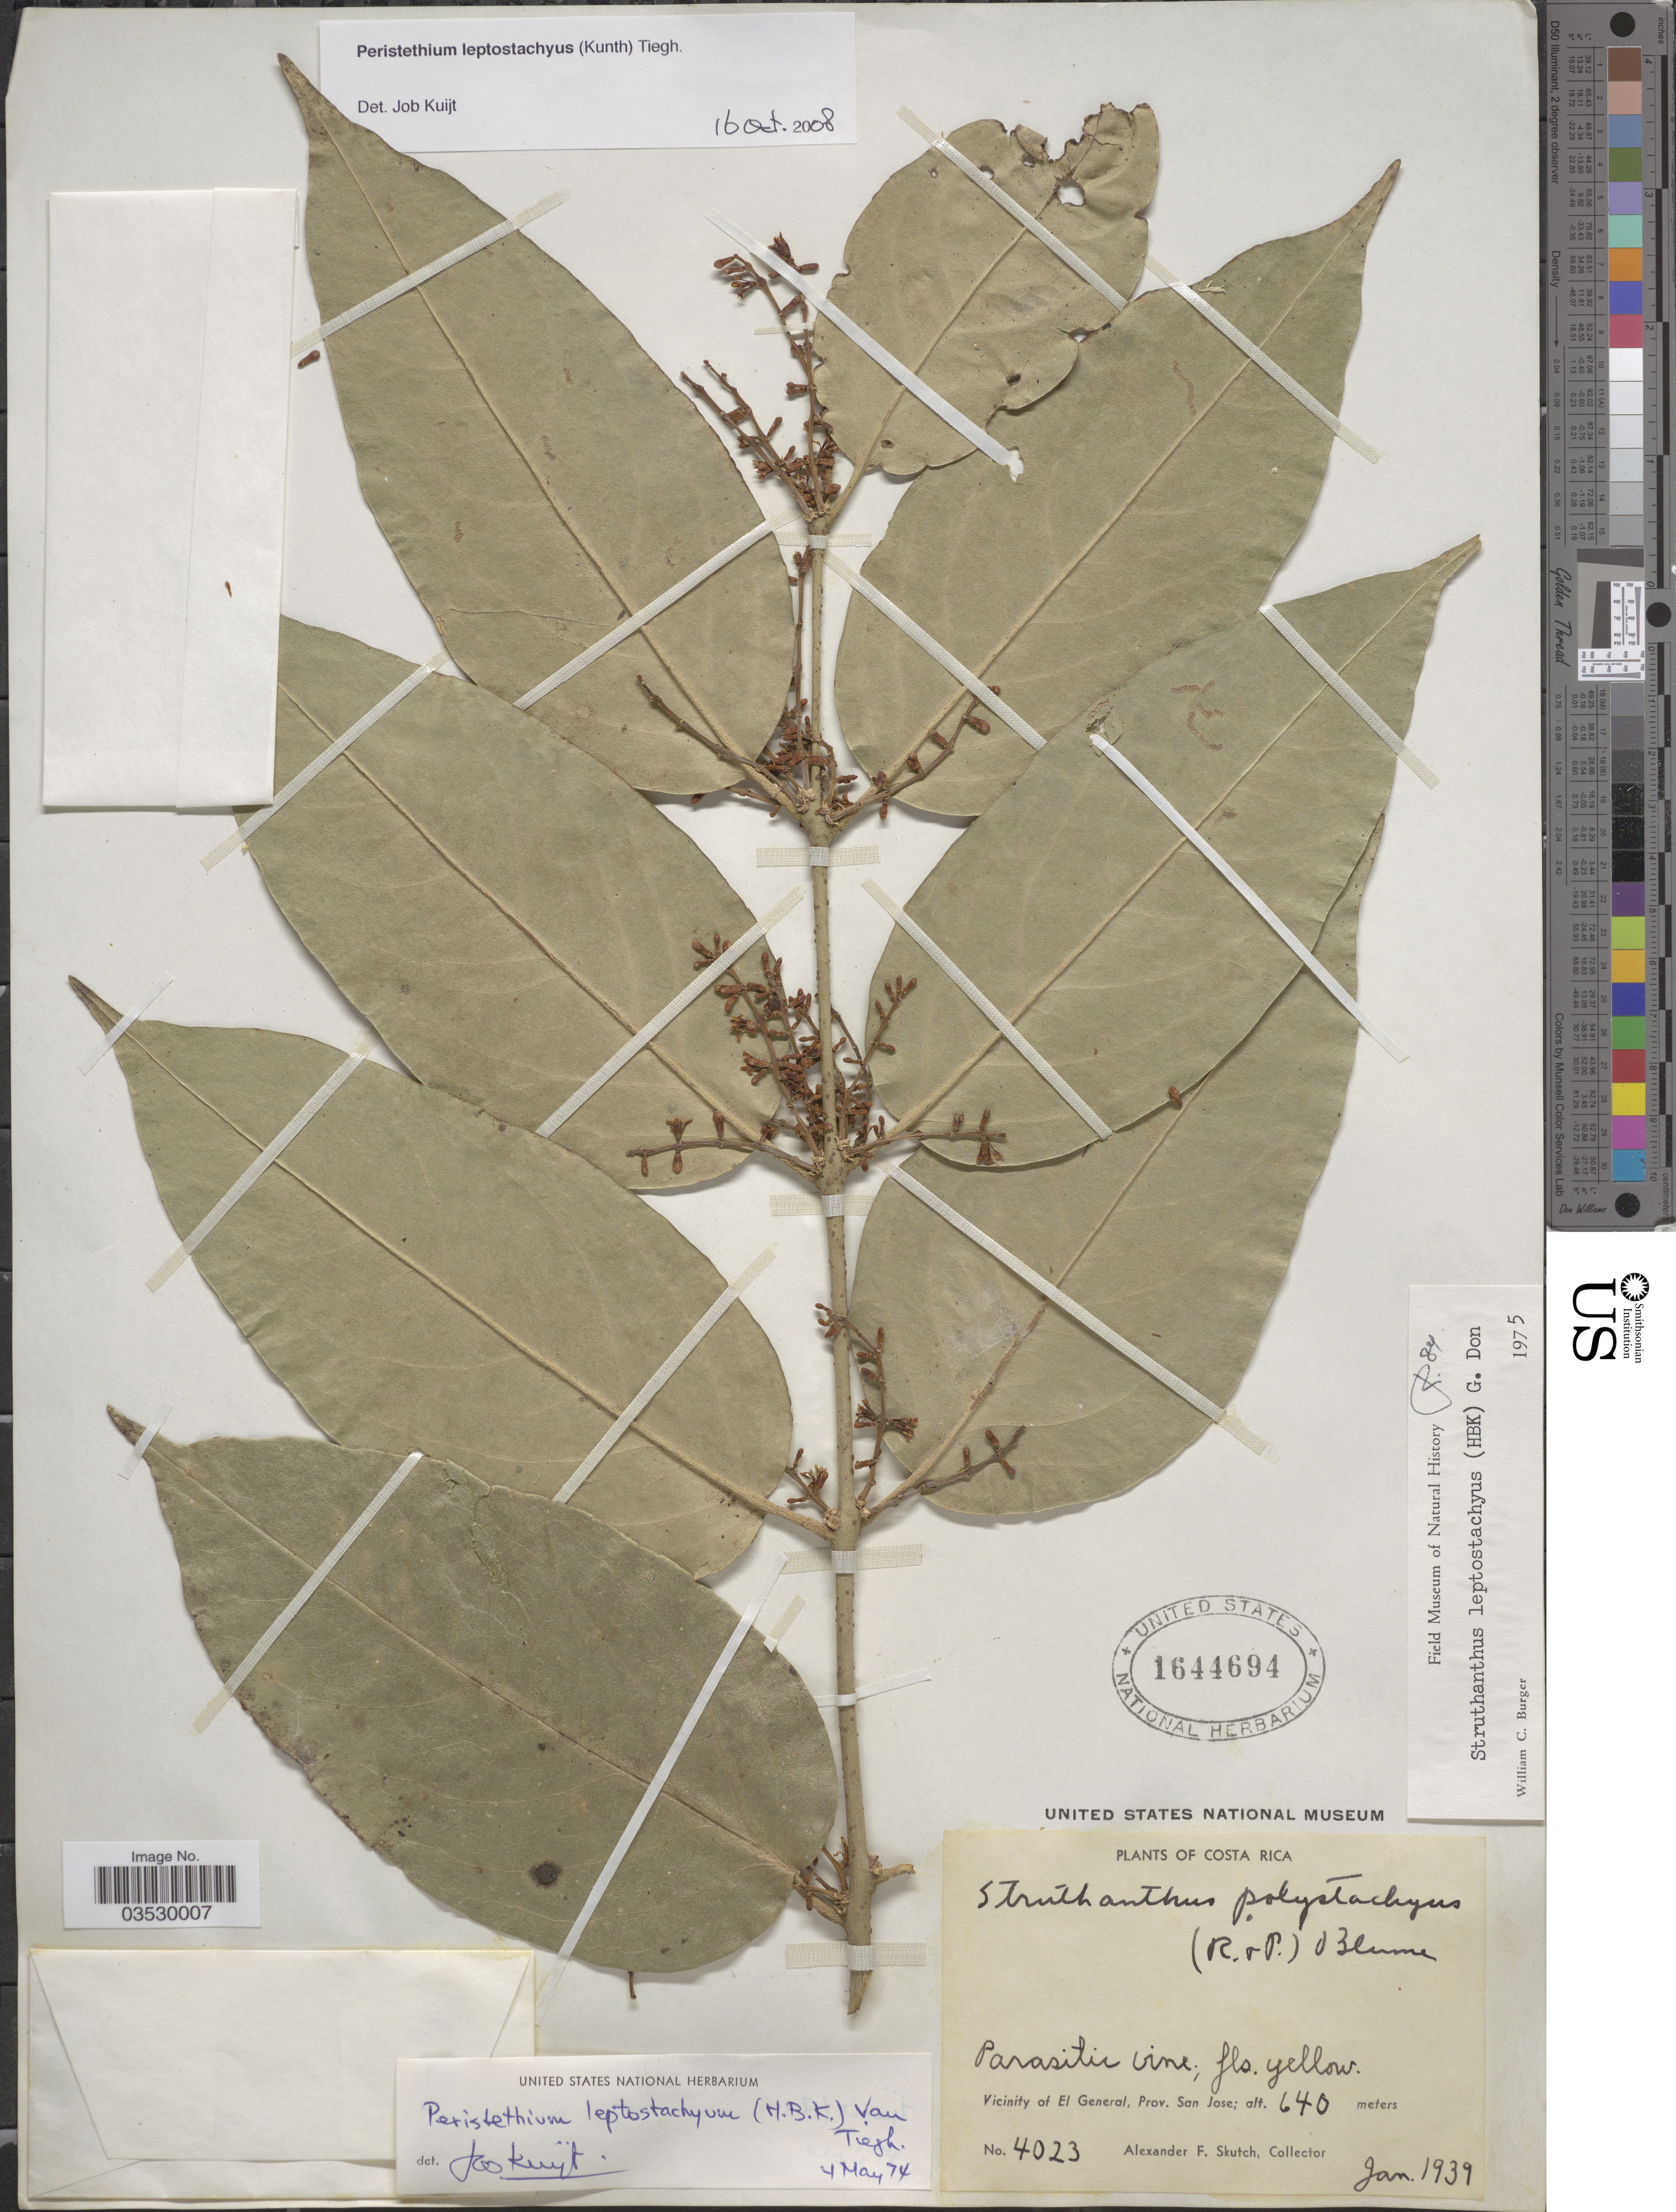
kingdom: Plantae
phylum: Tracheophyta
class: Magnoliopsida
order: Santalales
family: Loranthaceae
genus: Struthanthus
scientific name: Struthanthus leptostachyus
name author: Kunth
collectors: A. F. Skutch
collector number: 4023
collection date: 1939-01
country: Costa Rica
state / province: San José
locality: Vicinity of El General.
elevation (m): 640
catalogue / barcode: US 1644694